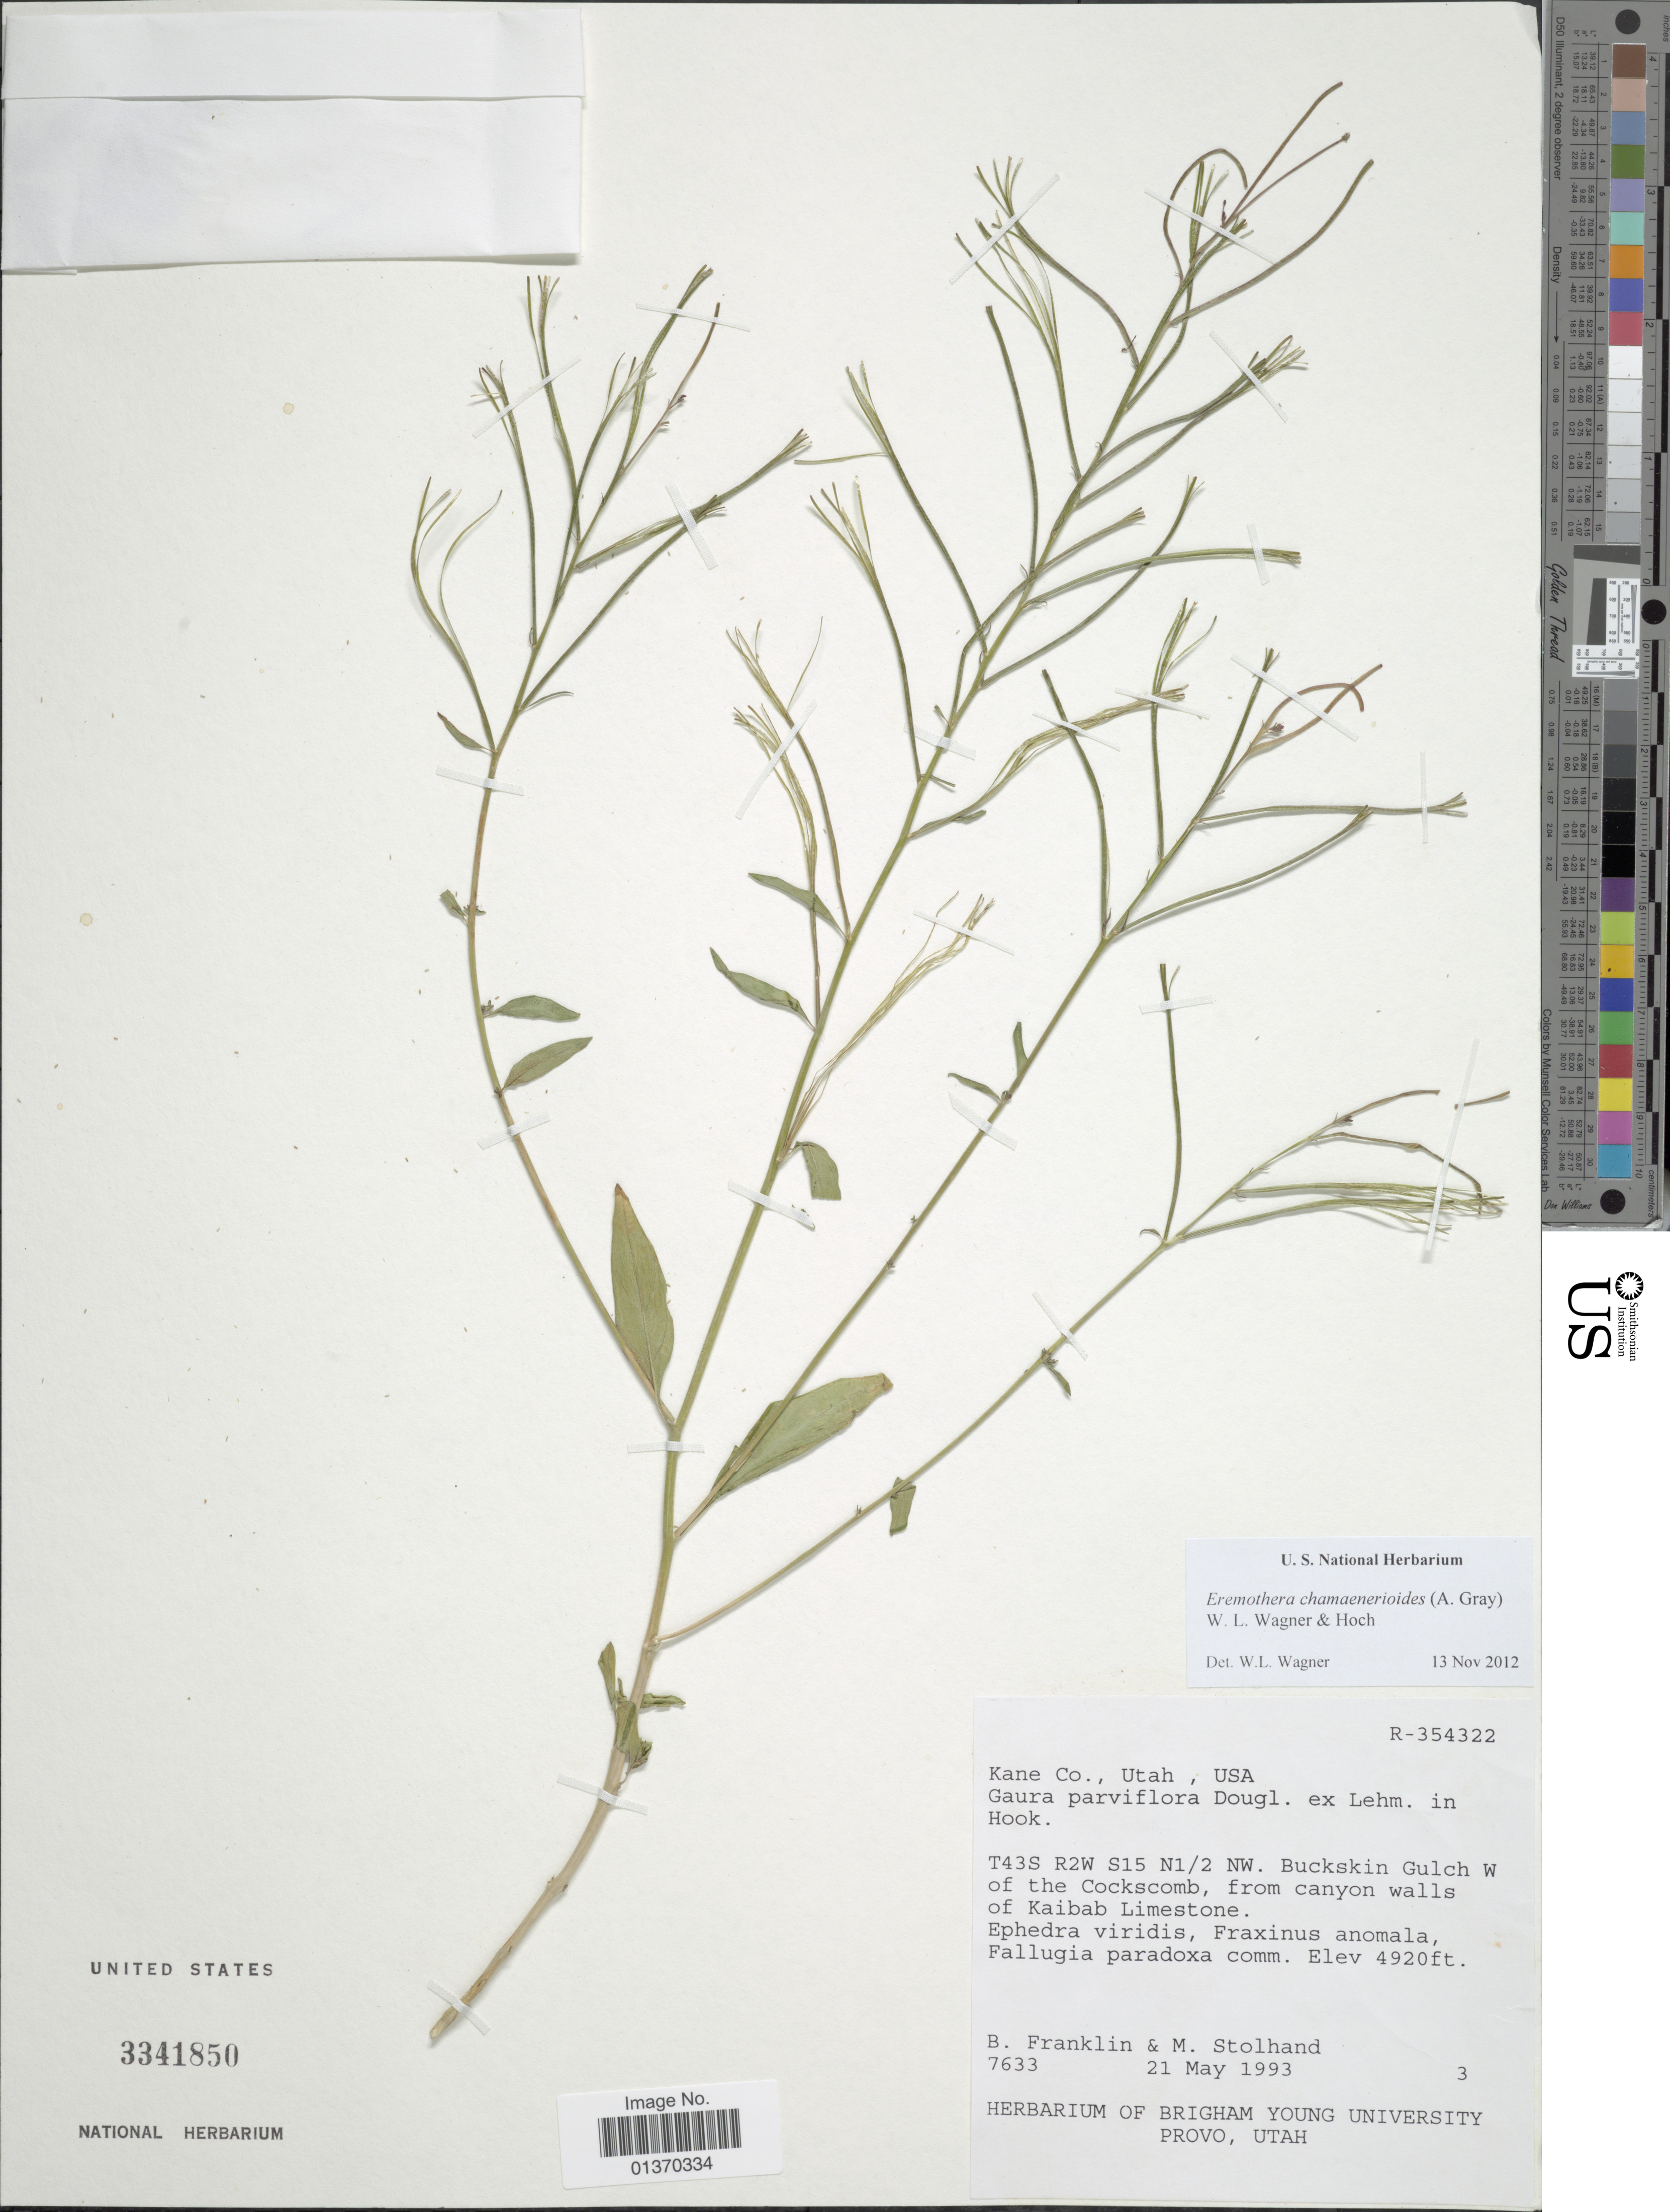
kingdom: Plantae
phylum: Tracheophyta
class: Magnoliopsida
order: Myrtales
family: Onagraceae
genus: Eremothera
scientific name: Eremothera chamaenerioides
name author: (A. Gray) W.L. Wagner & Hoch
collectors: B. Franklin & M. Stolhand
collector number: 7633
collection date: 1993-05-21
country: United States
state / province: Utah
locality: Kane Co., T43S R2W S15 N1/2 NW. Buckskin Gulch W of the Cockscomb, from canyon walls of Kaibab Limestone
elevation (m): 1500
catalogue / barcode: US 3341850